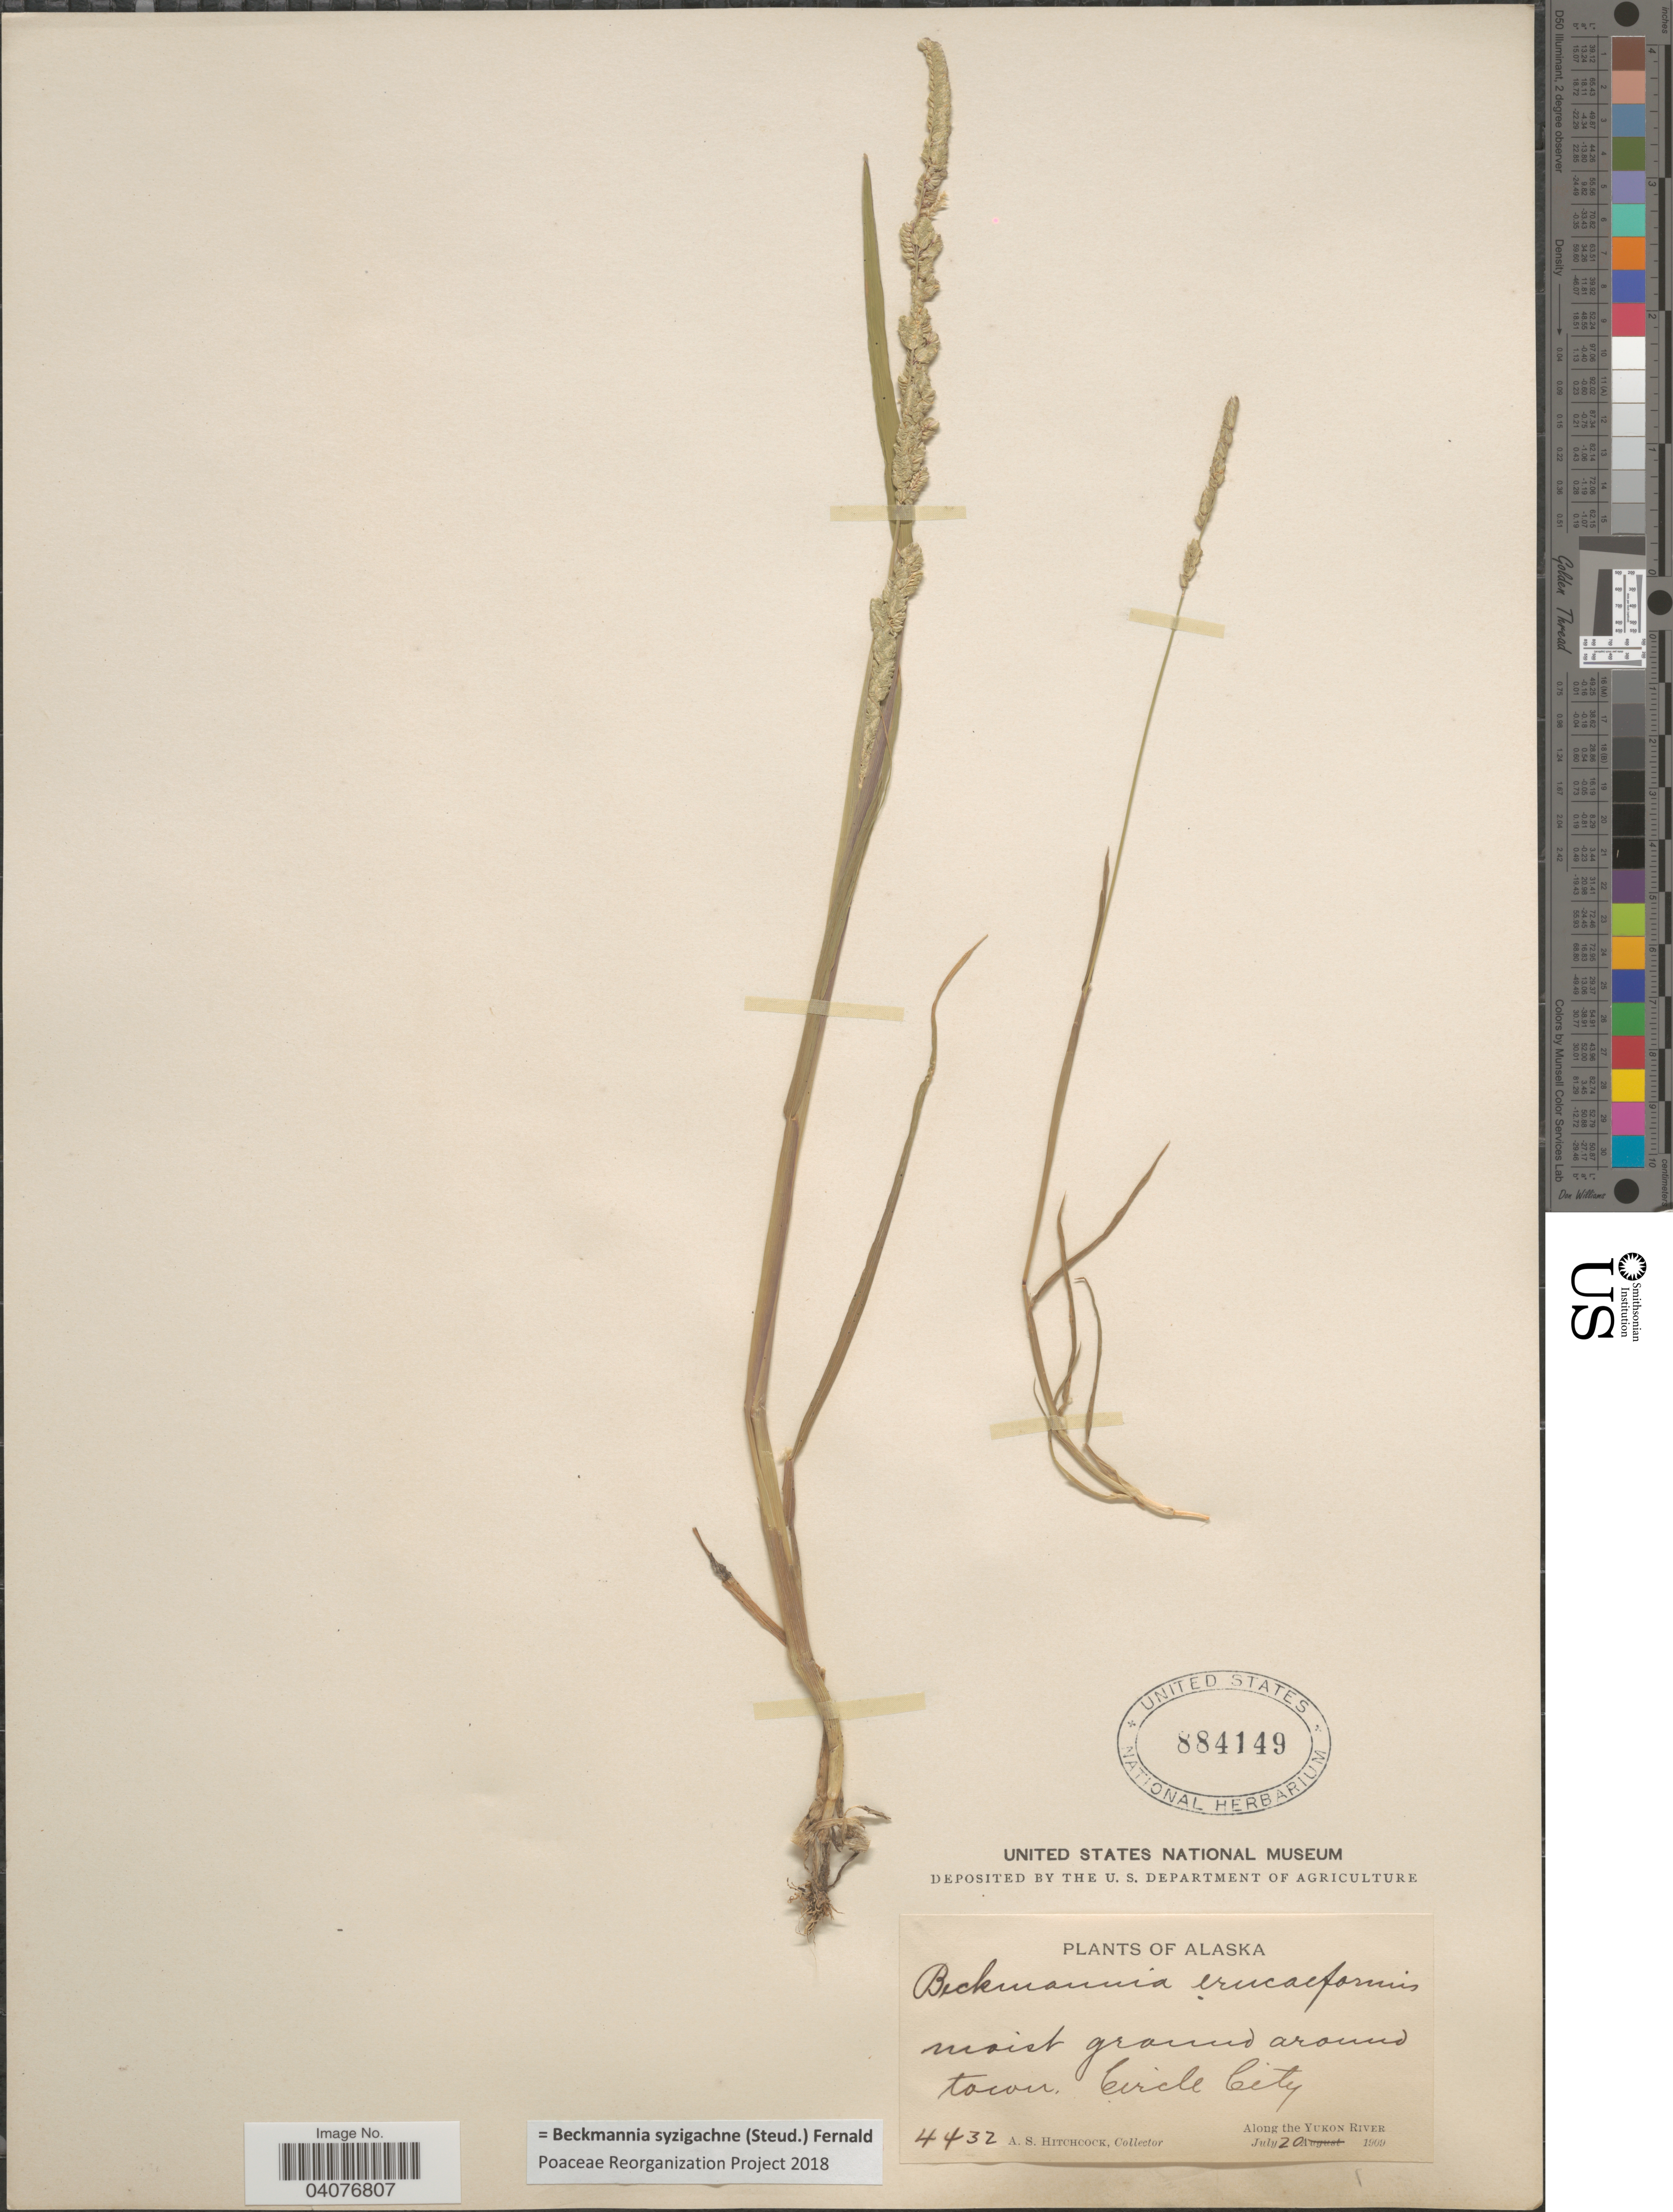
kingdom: Plantae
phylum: Tracheophyta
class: Liliopsida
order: Poales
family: Poaceae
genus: Beckmannia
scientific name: Beckmannia syzigachne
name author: (Steud.) Fernald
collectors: A. S. Hitchcock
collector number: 4432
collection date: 1909-07-20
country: United States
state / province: Alaska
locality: Moist ground around town. Circle City. Along the Yukon River.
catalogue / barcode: US 884149